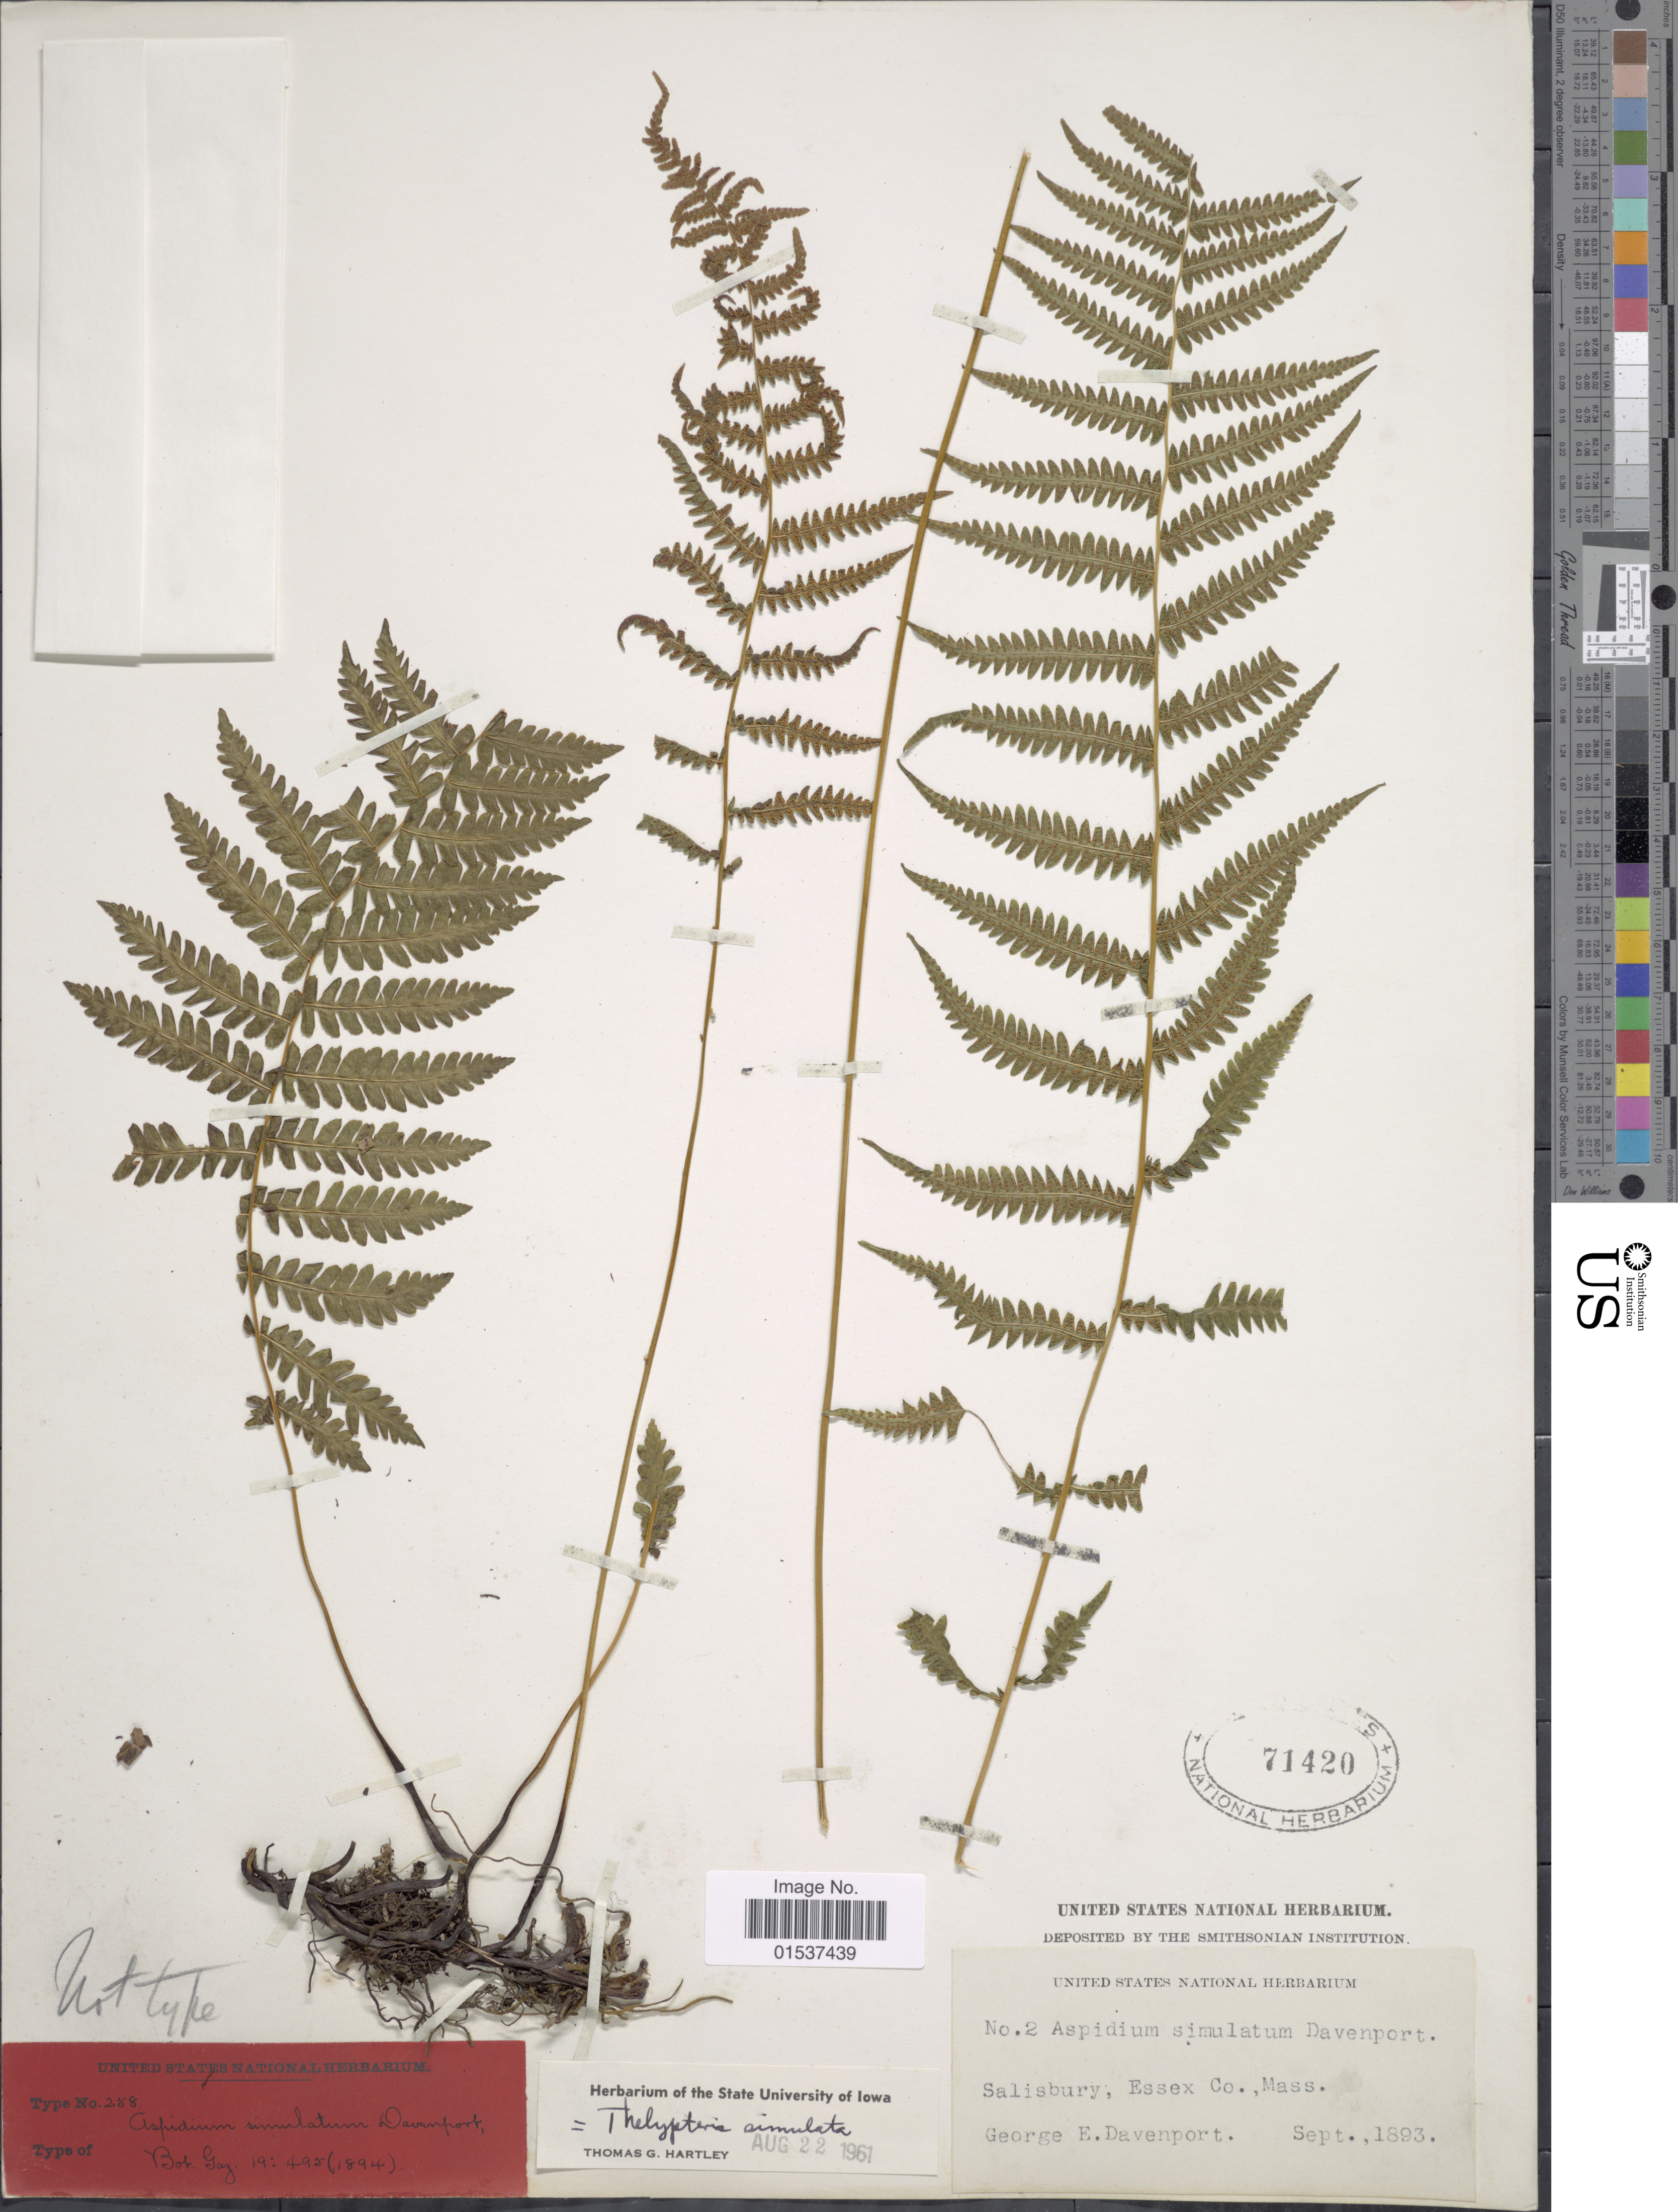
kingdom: Plantae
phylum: Tracheophyta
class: Polypodiopsida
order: Polypodiales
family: Thelypteridaceae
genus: Parathelypteris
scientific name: Parathelypteris simulata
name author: (Davenp.) Holttum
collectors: G. E. Davenport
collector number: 2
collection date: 1893-09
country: United States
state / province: Massachusetts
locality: Salisbury, Essex Co.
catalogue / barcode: US 71420